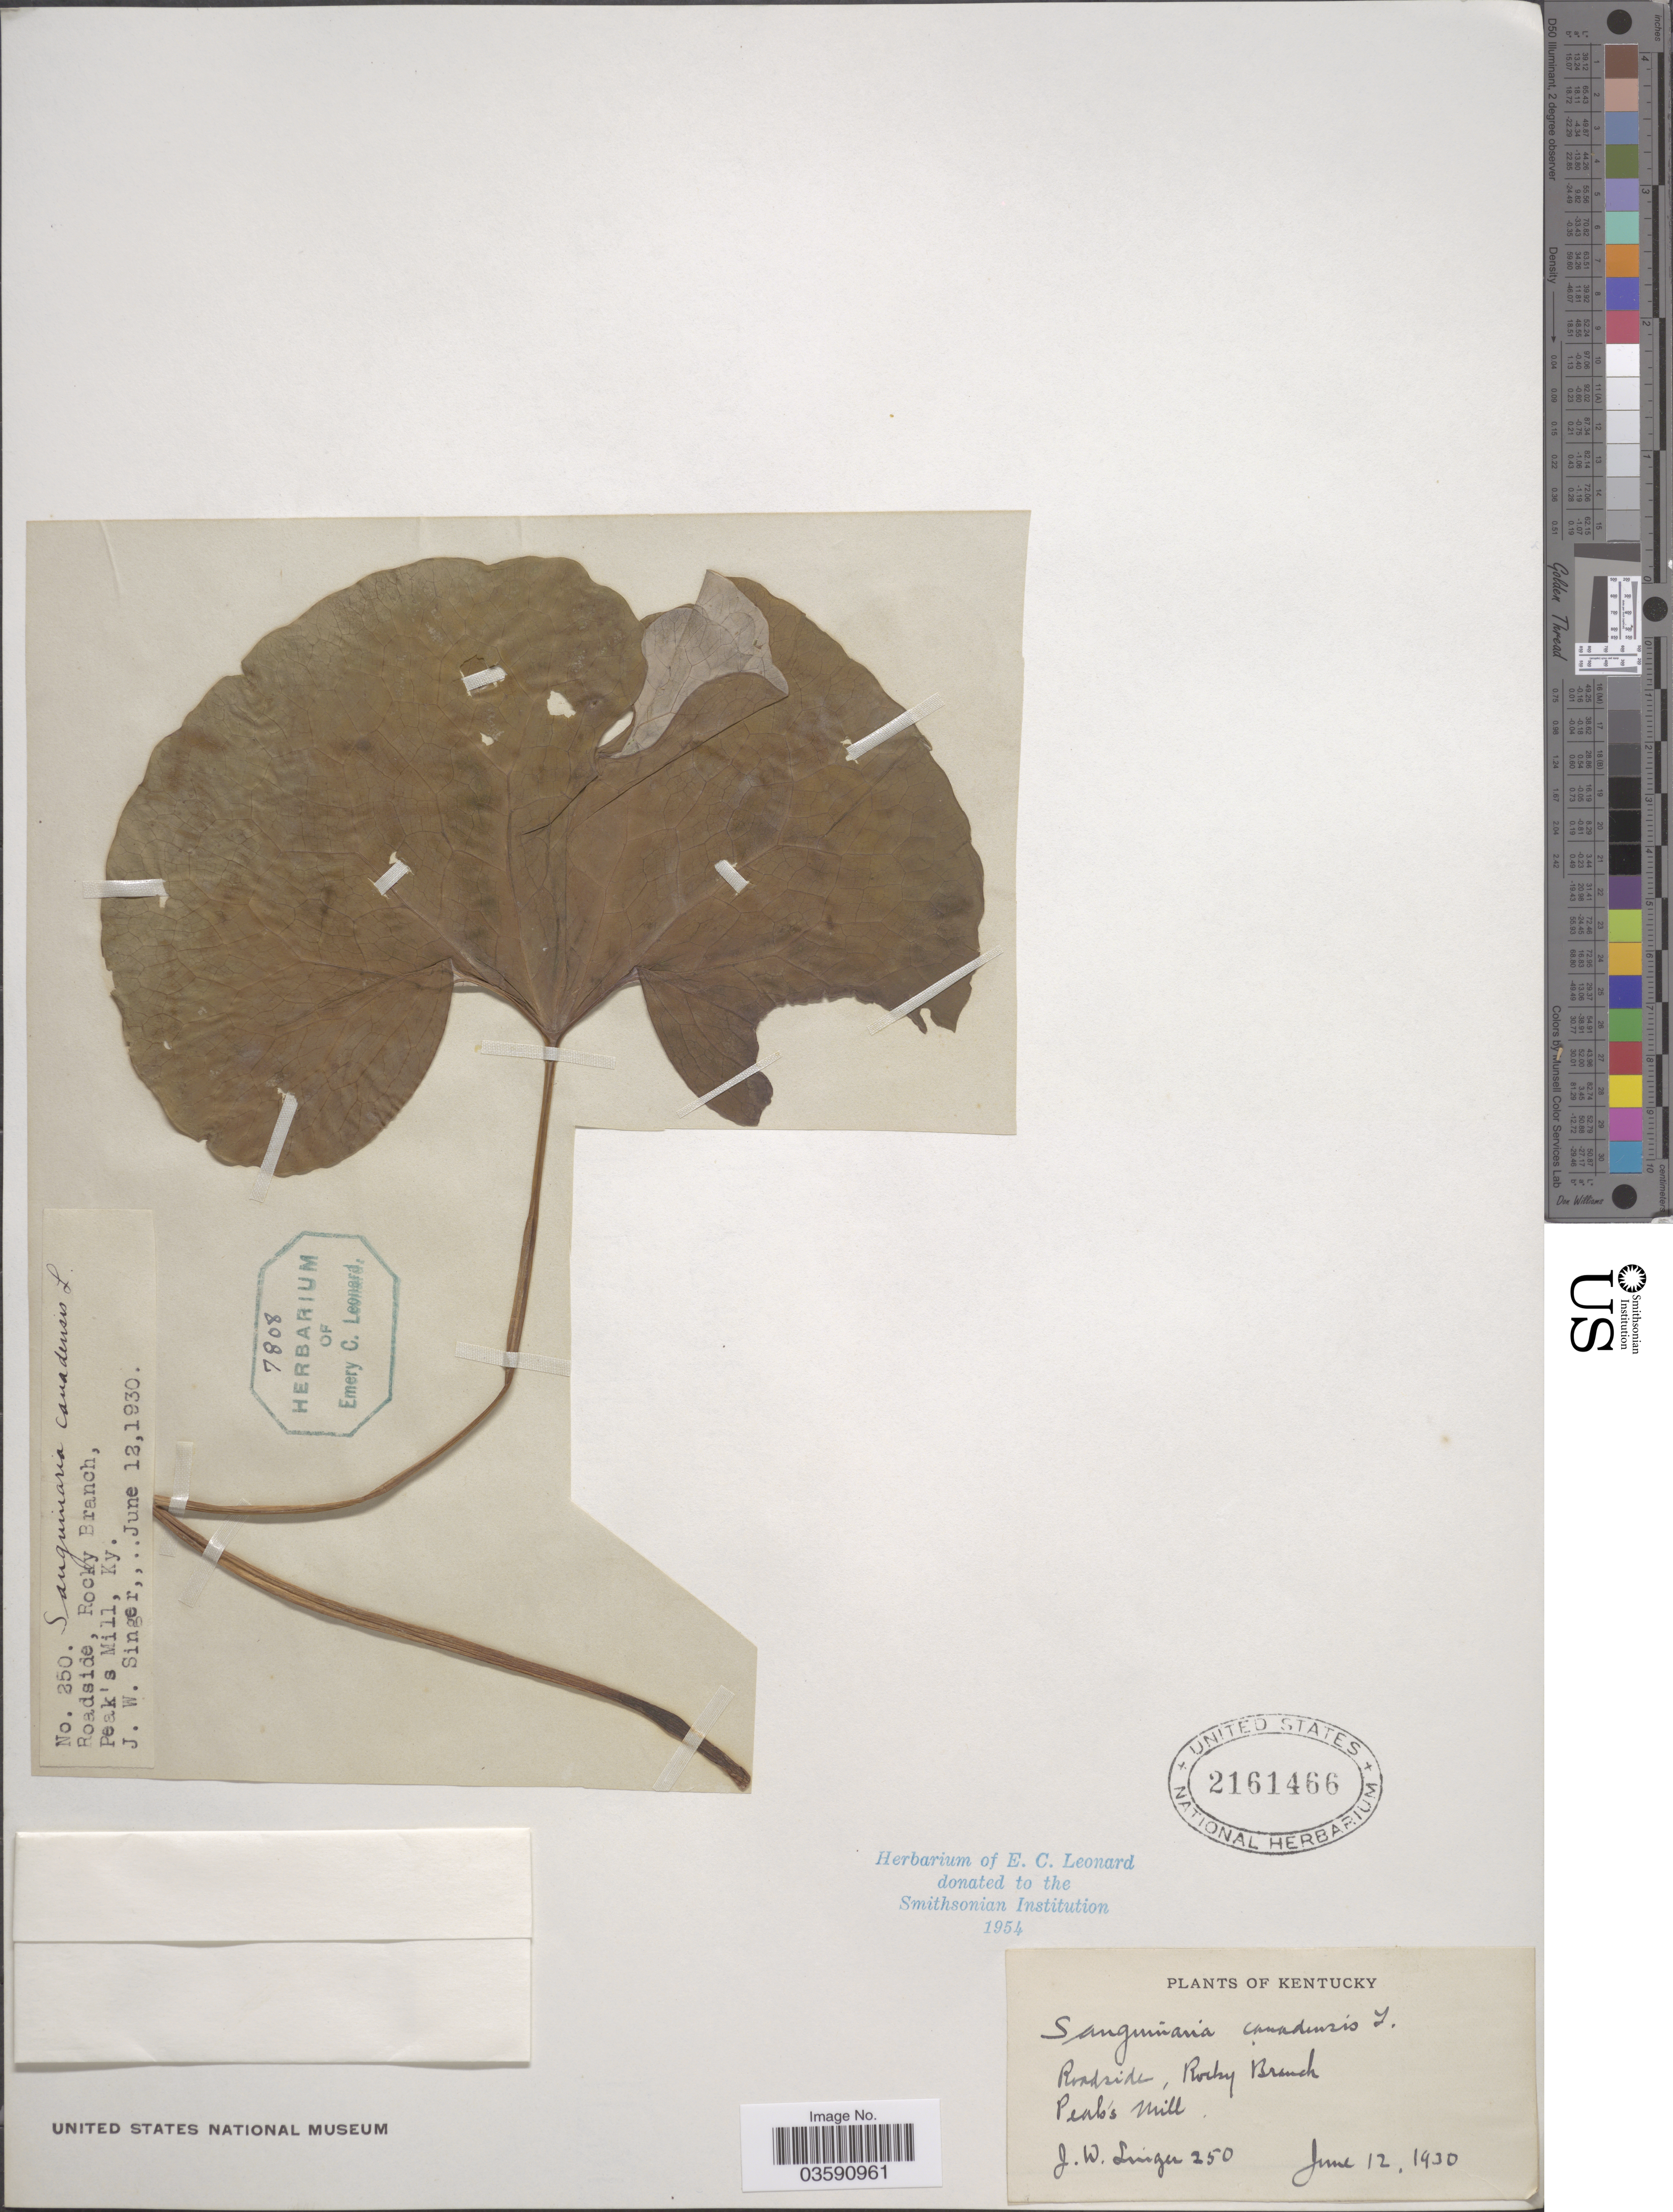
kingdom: Plantae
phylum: Tracheophyta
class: Magnoliopsida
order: Ranunculales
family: Papaveraceae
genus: Sanguinaria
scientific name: Sanguinaria canadensis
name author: L.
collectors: J. EW. Singer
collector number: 250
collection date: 1930-06-12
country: United States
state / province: Kentucky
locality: Roadside, Rocky Branch, Peak's Mill.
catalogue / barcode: US 2161466